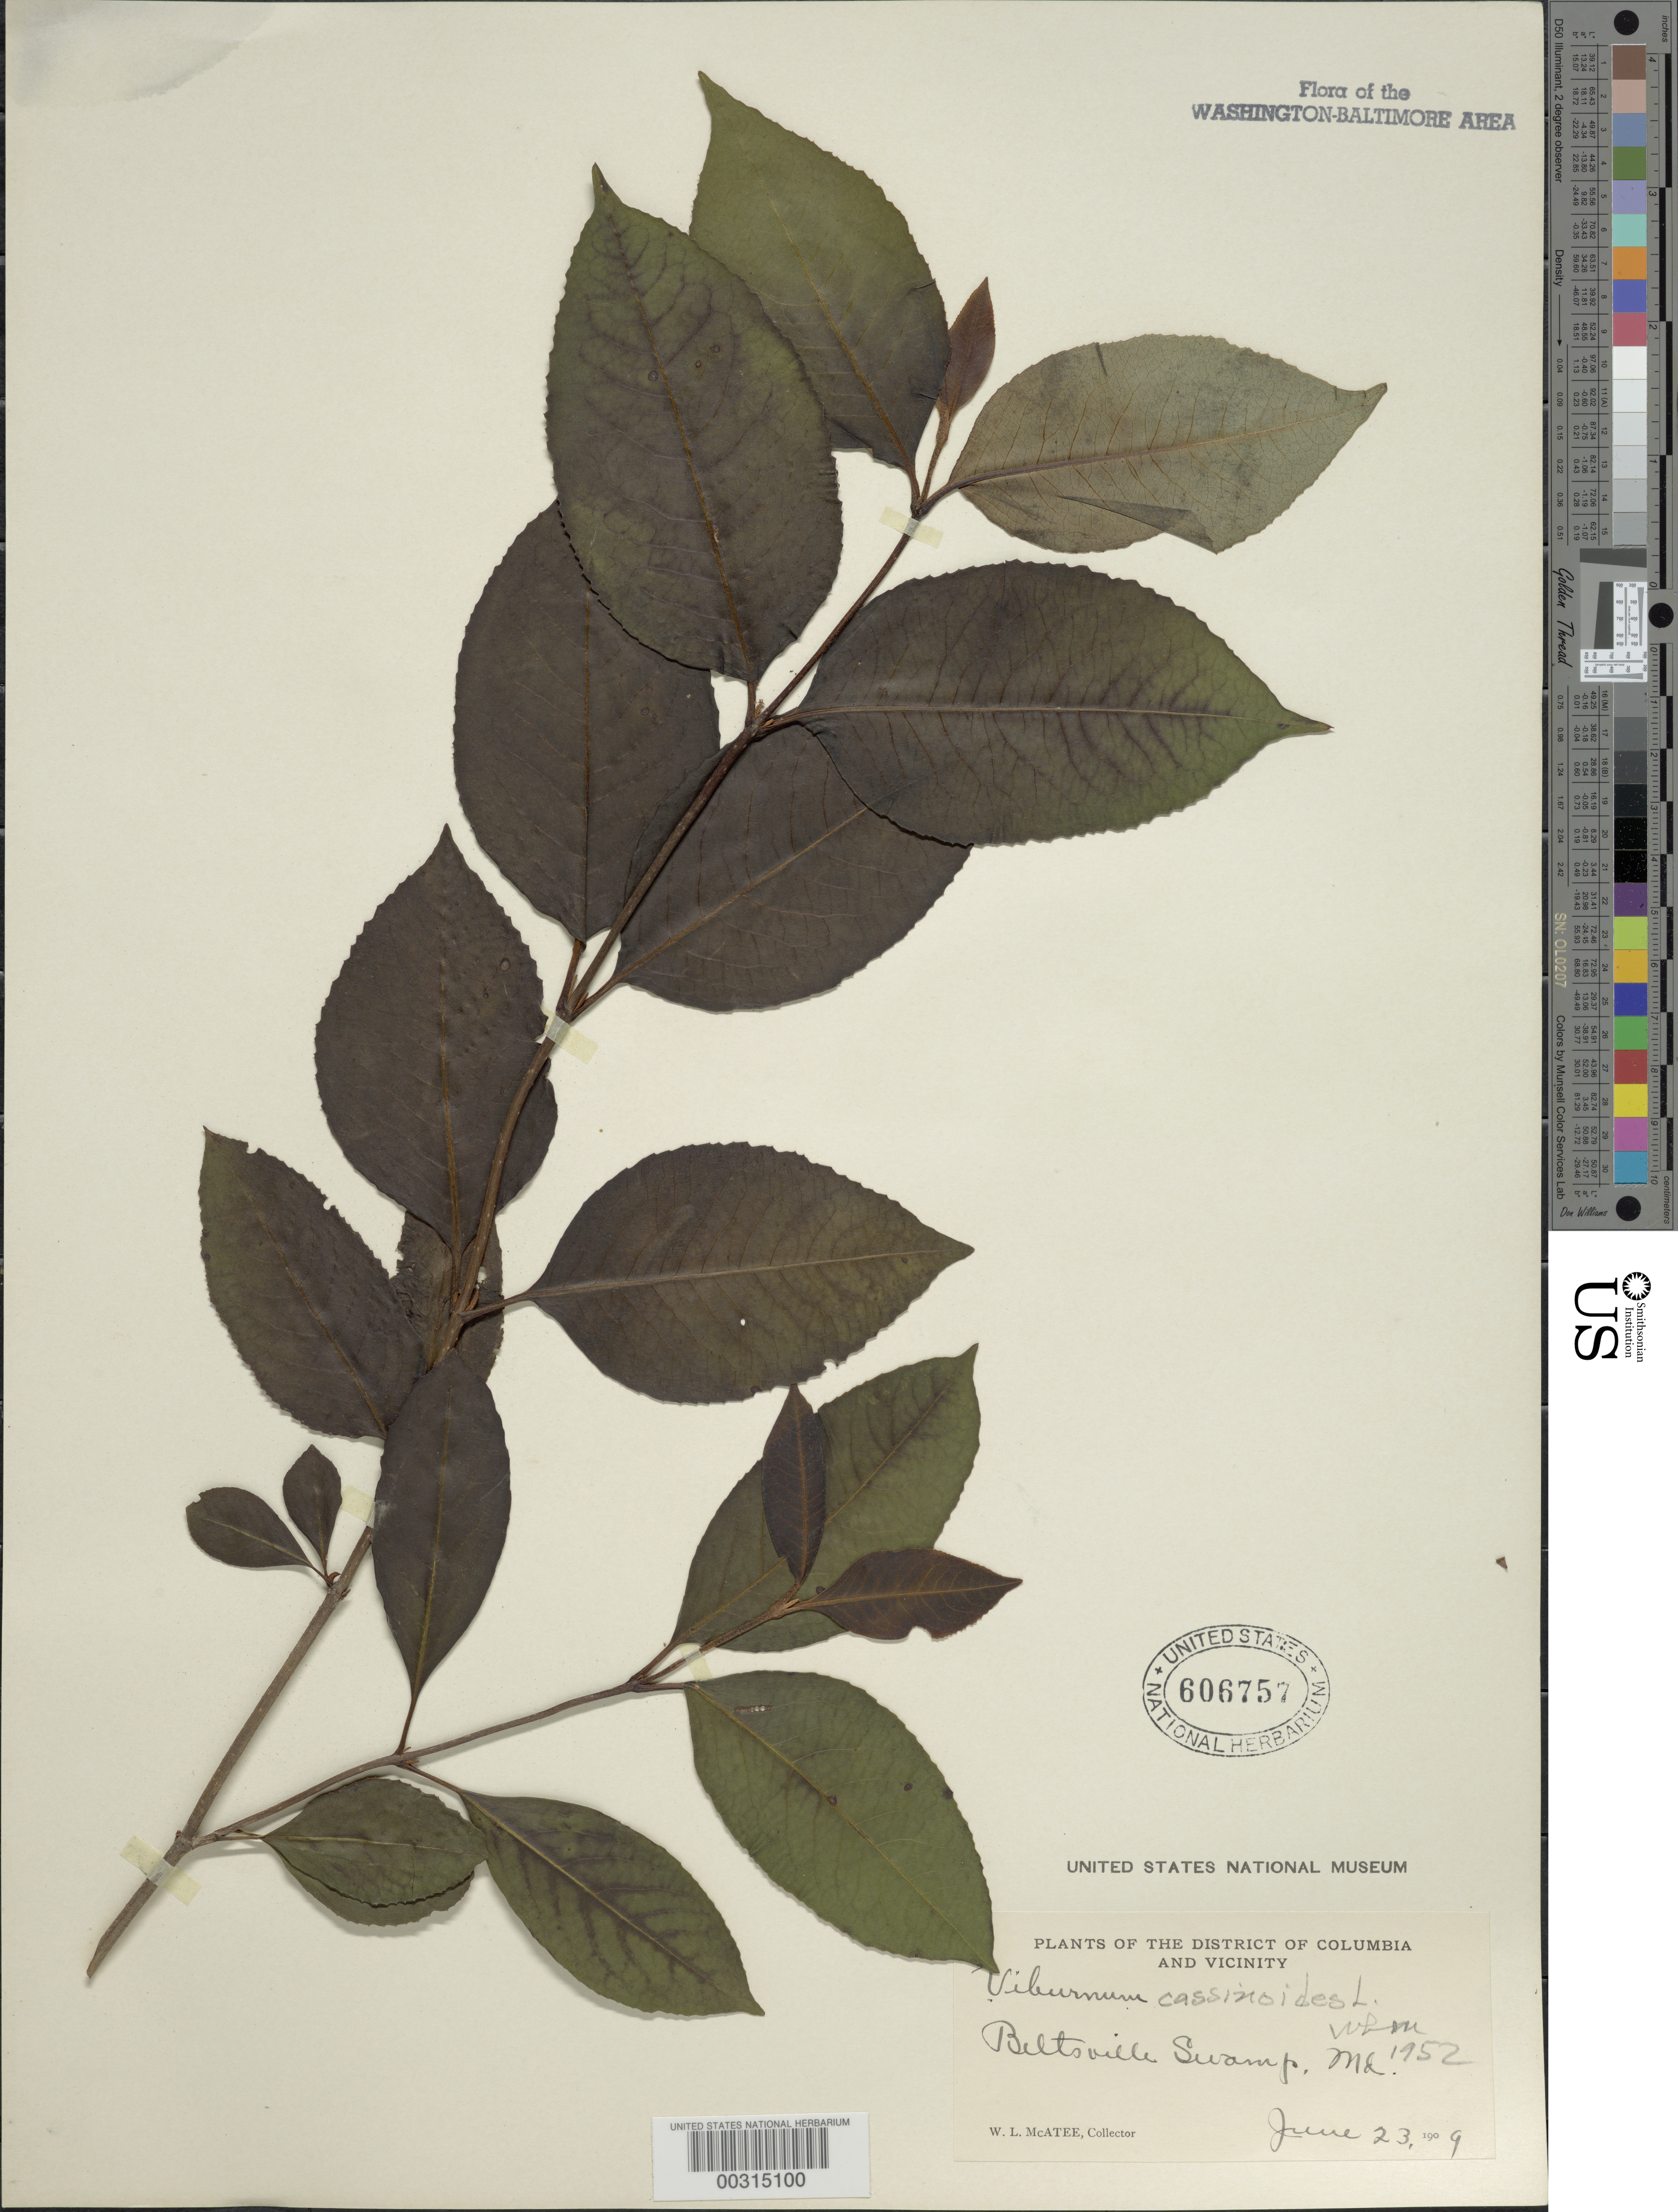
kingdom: Plantae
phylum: Tracheophyta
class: Magnoliopsida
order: Dipsacales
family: Viburnaceae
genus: Viburnum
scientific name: Viburnum cassinoides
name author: L.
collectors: W. McAtee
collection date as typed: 29 May 1909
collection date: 1909-05-29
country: United States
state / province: Maryland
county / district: Prince George's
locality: Beltsville Swamp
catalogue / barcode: US 606757